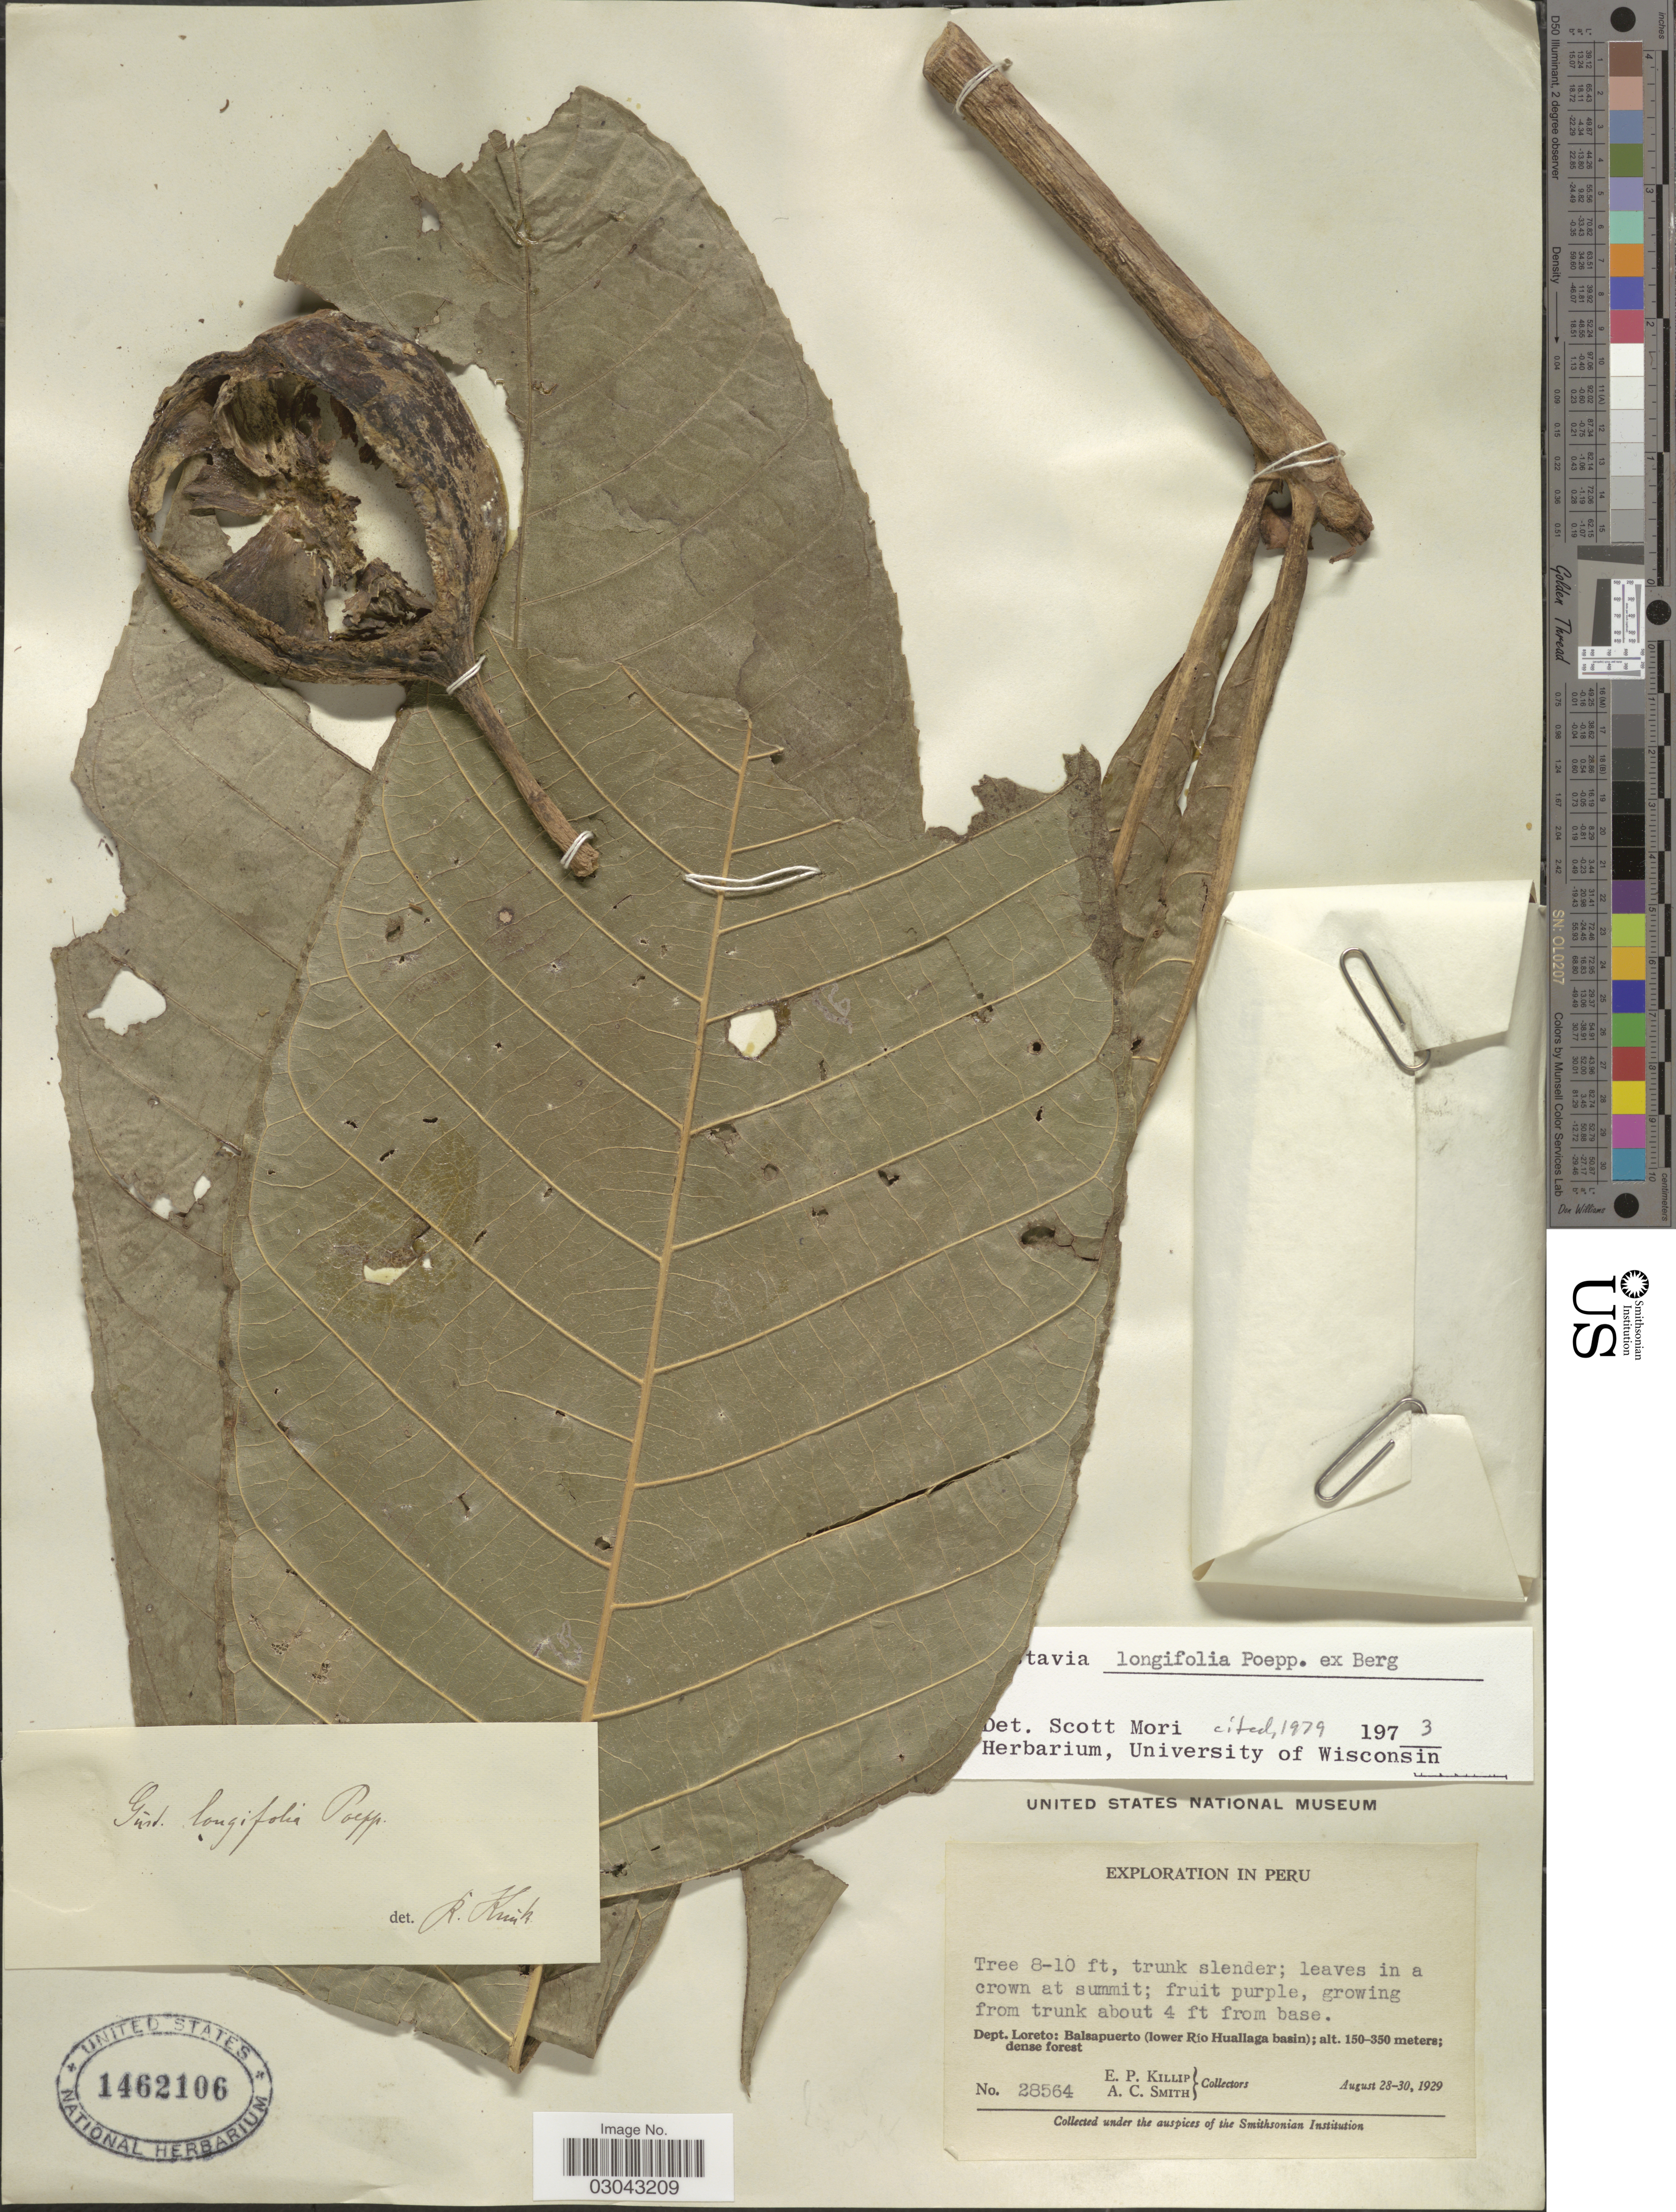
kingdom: Plantae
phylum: Tracheophyta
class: Magnoliopsida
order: Ericales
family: Lecythidaceae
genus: Gustavia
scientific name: Gustavia longifolia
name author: Poepp. ex O. Berg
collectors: E. P. Killip & A. C. Smith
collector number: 28564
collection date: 1929-08-28/1929-08-30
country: Peru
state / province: Loreto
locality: Dept. Loreto: Balsapuerto (lower Rio Huallaga basin).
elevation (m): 150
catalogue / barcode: US 1462106